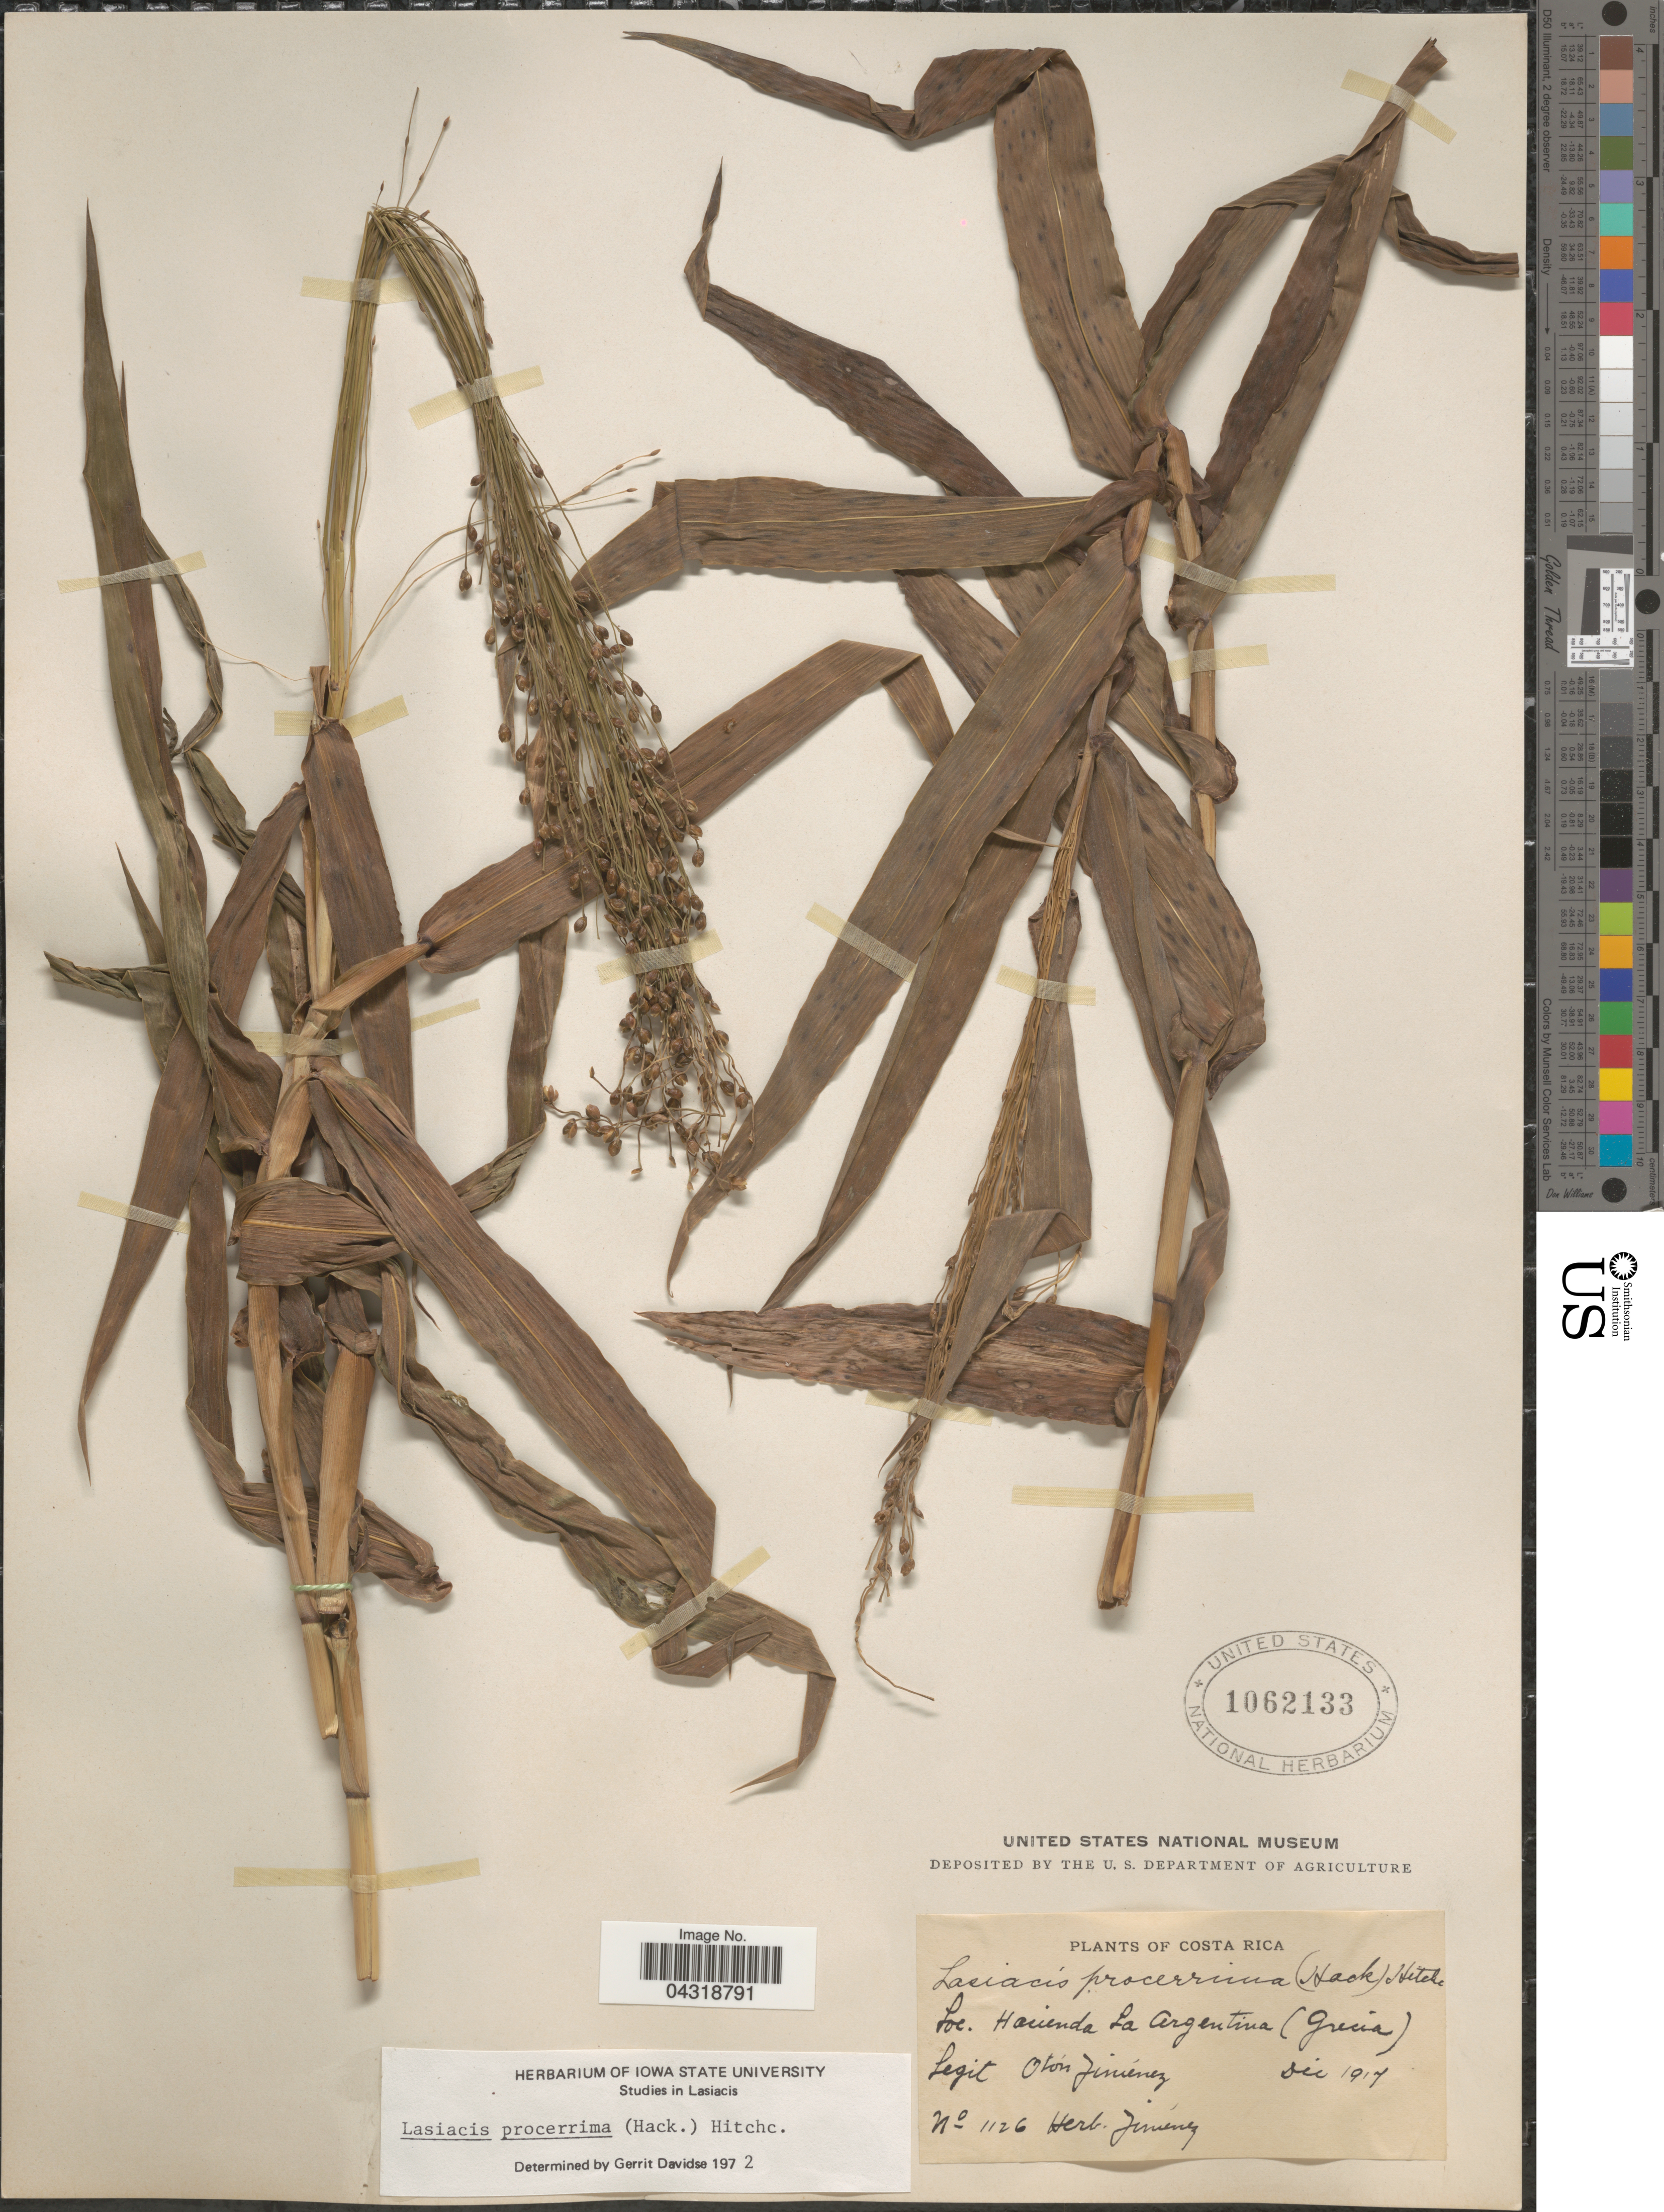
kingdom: Plantae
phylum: Tracheophyta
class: Liliopsida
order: Poales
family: Poaceae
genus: Lasiacis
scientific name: Lasiacis procerrima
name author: (Hack.) Hitchc.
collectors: O. Jimenez L.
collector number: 1126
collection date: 1917-12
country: Greece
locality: Hacienda La Argentina (Grecia).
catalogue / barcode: US 1062133